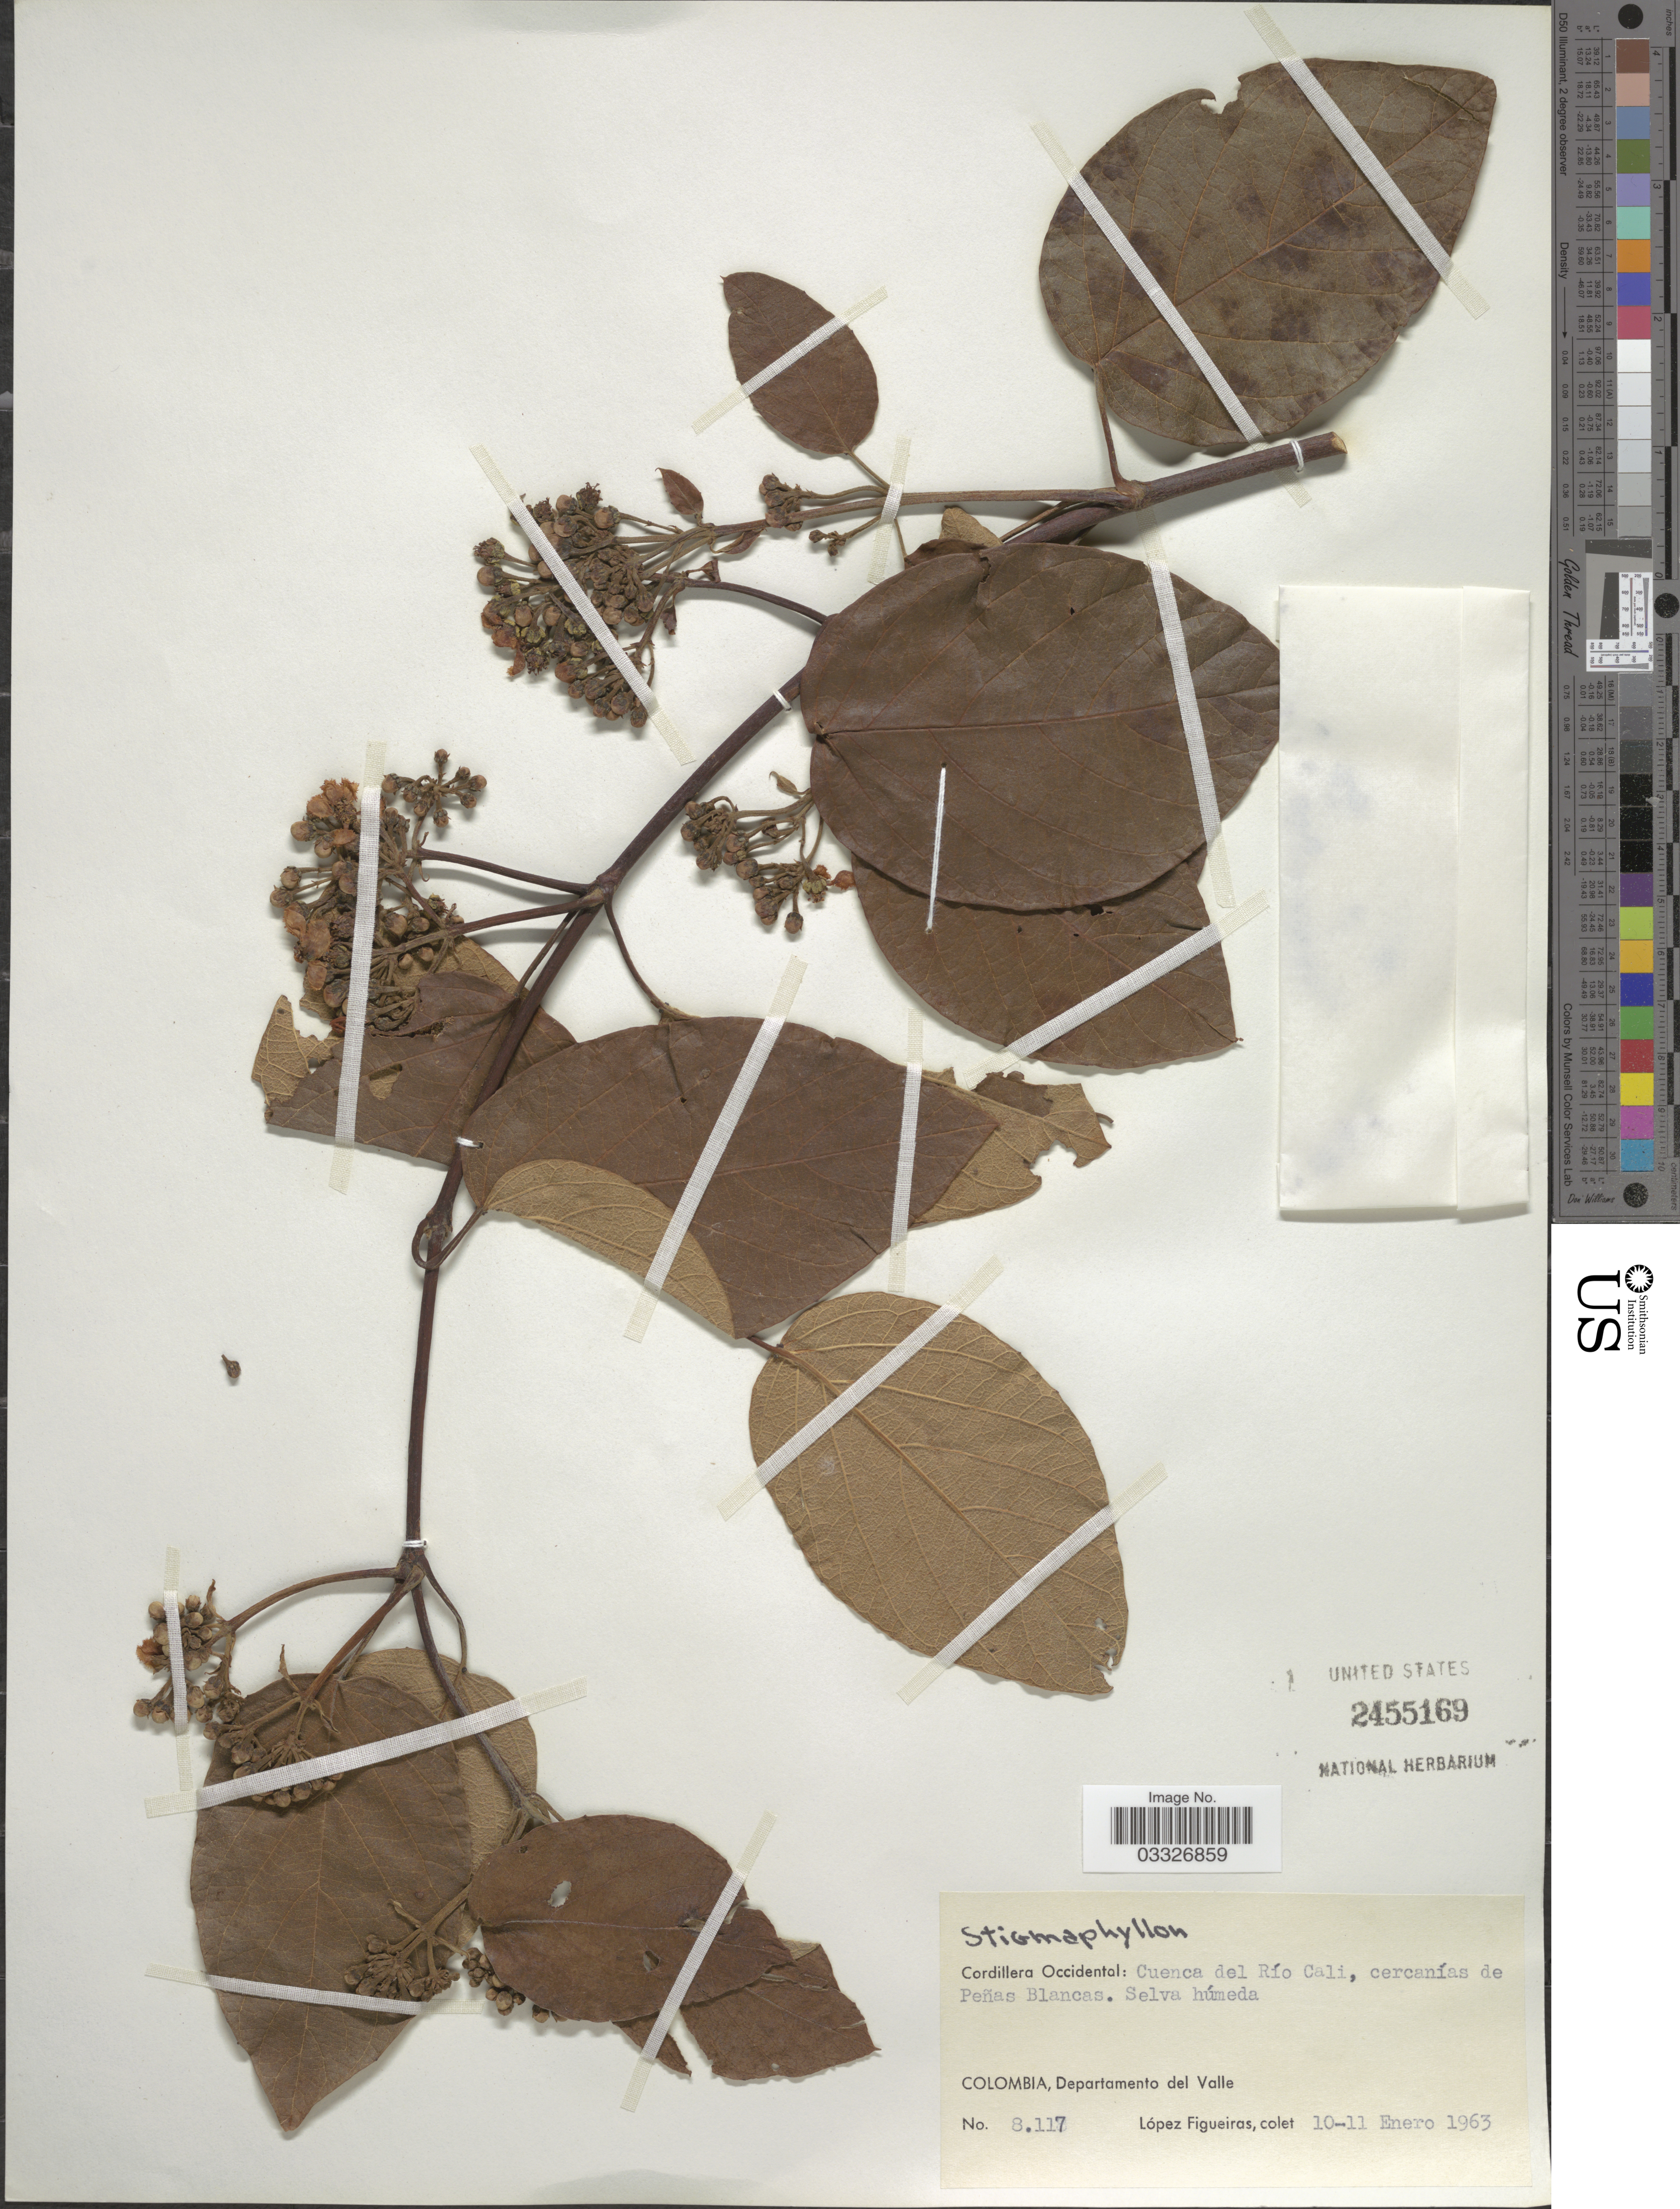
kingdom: Plantae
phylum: Tracheophyta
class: Magnoliopsida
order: Malpighiales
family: Malpighiaceae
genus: Stigmaphyllon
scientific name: Stigmaphyllon sp.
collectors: M. López Figueiras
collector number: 8117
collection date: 1963-01-10/1963-01-11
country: Colombia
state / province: Valle del Cauca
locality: Cordillera Occidental: Cuenca del Río Cali, cercanías de Peñas Blancas. Departamento del Valle.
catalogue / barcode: US 2455169